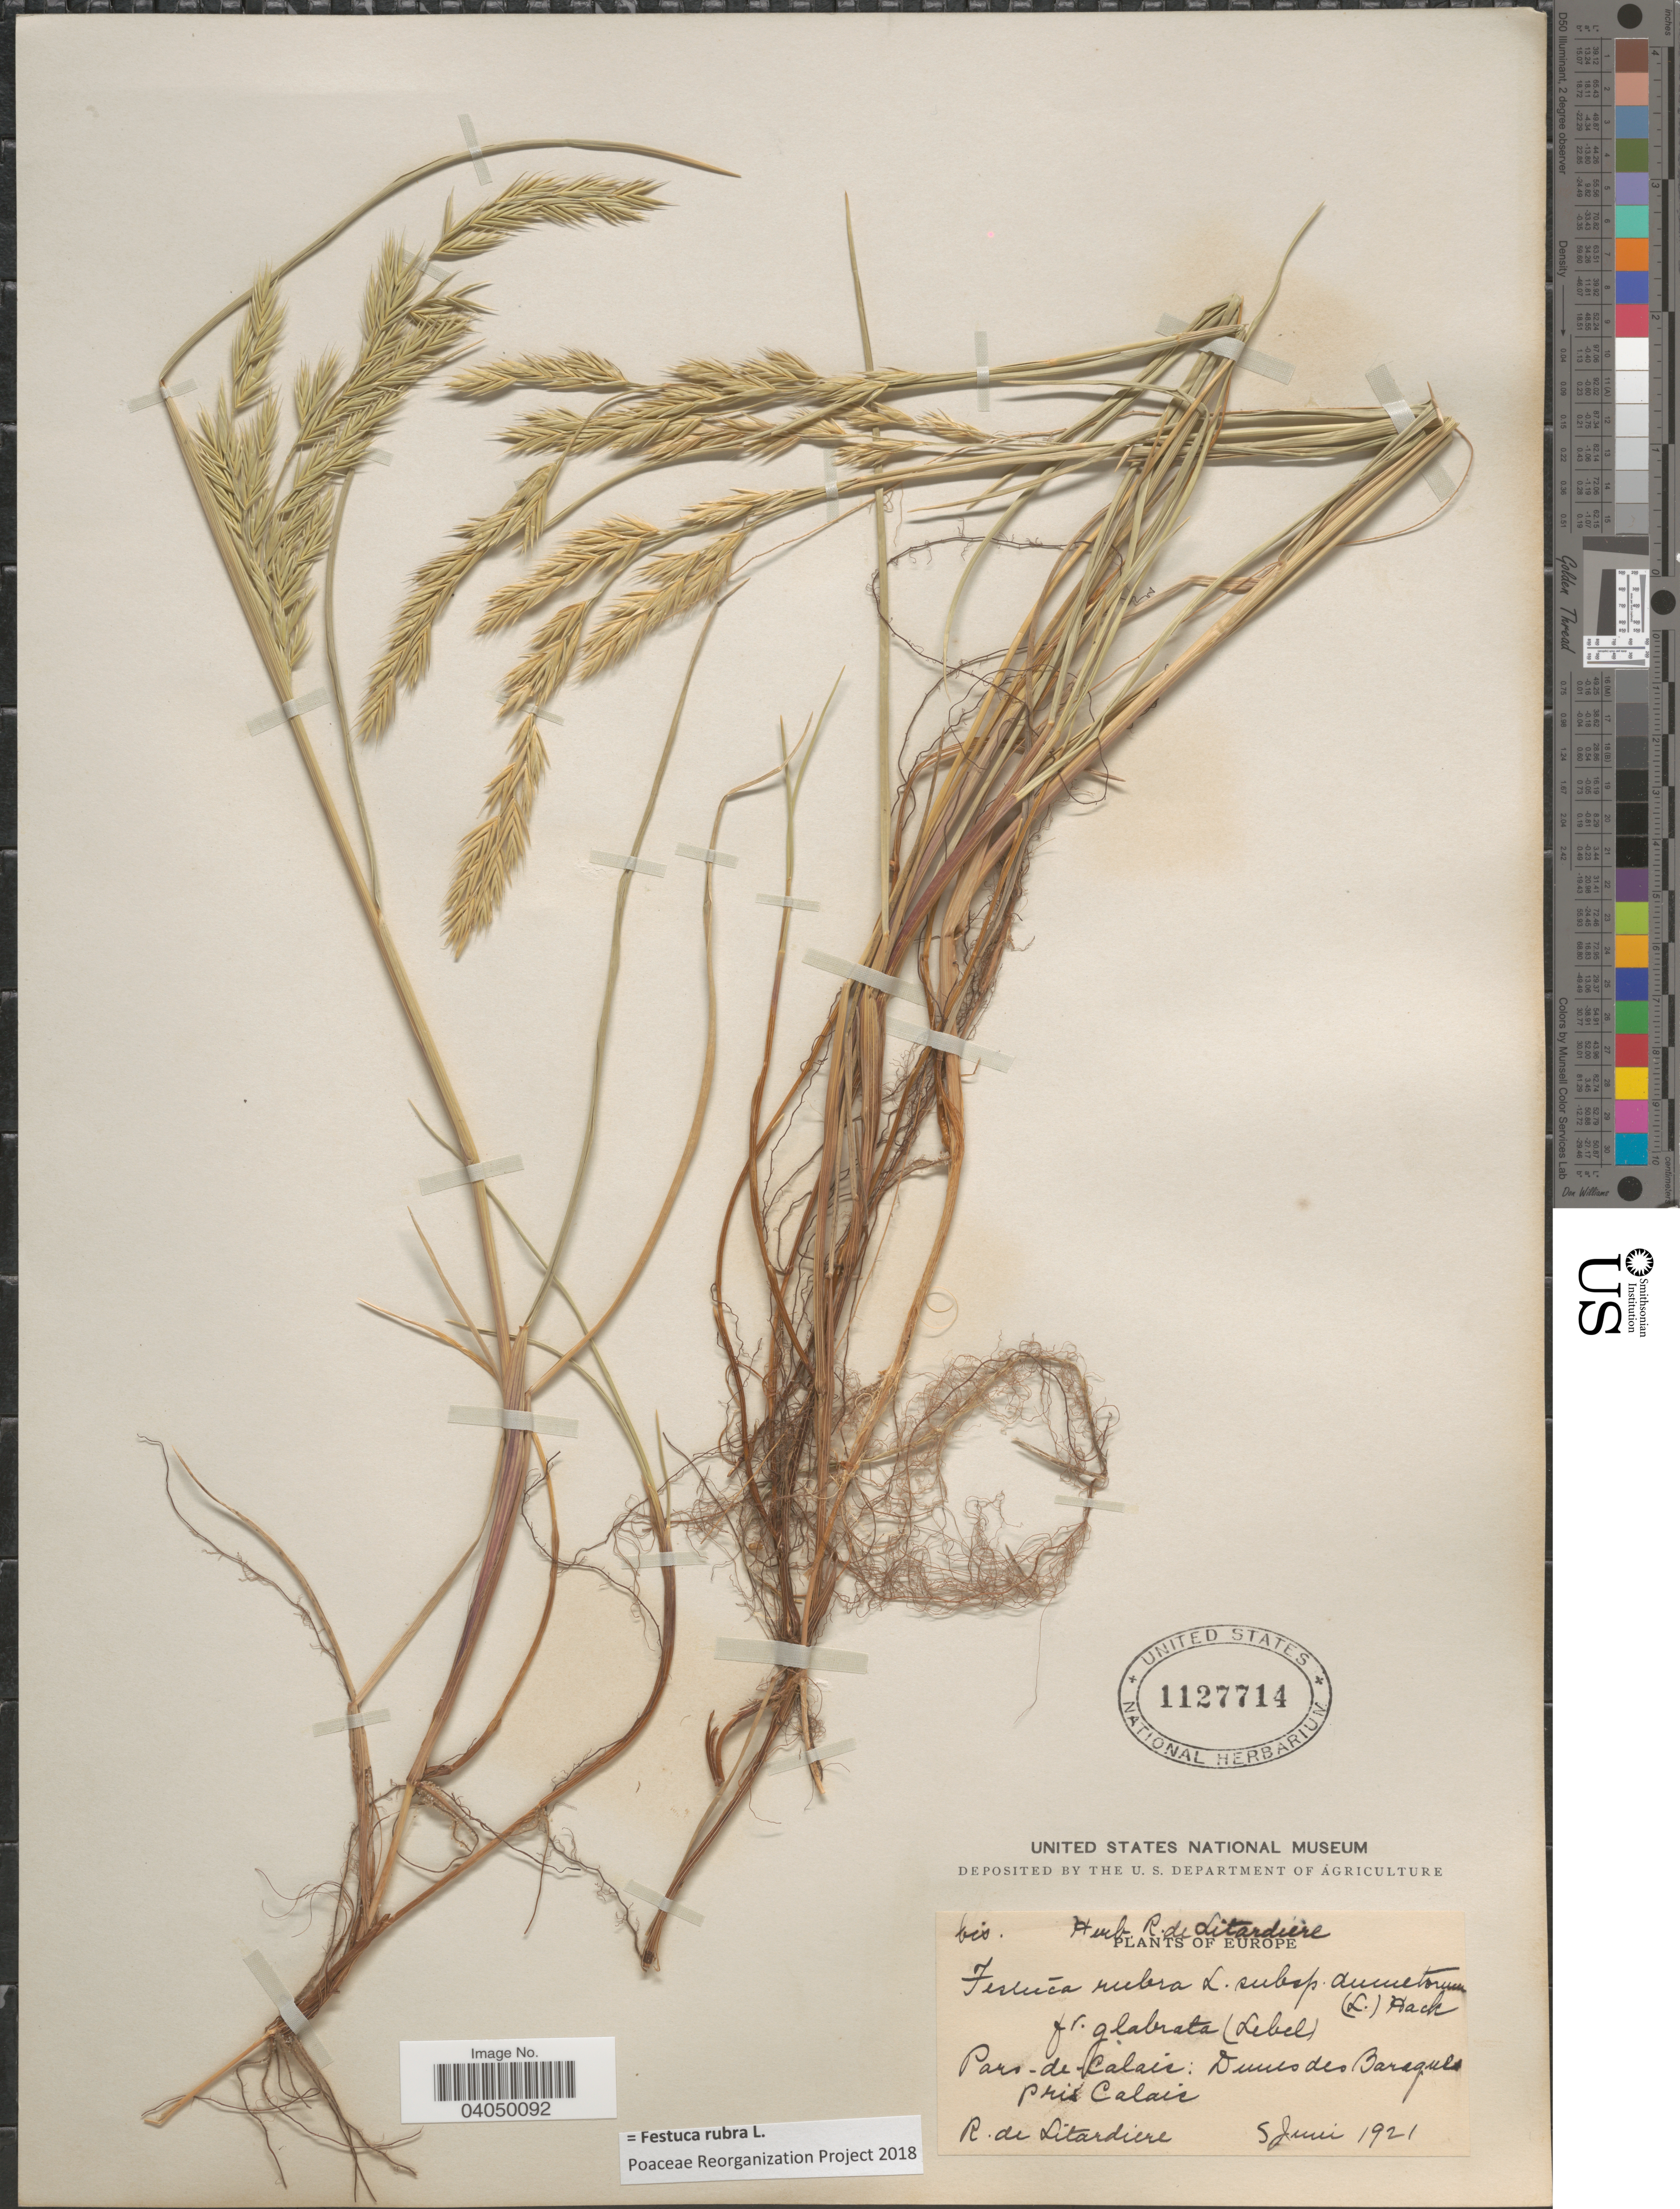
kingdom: Plantae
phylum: Tracheophyta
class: Liliopsida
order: Poales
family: Poaceae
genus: Festuca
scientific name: Festuca rubra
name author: L.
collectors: R. Litardiere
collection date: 1921-06-05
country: France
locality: Europe. Pas-de-Calais: Dunes des Baraques, Près Calais.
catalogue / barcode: US 1127714